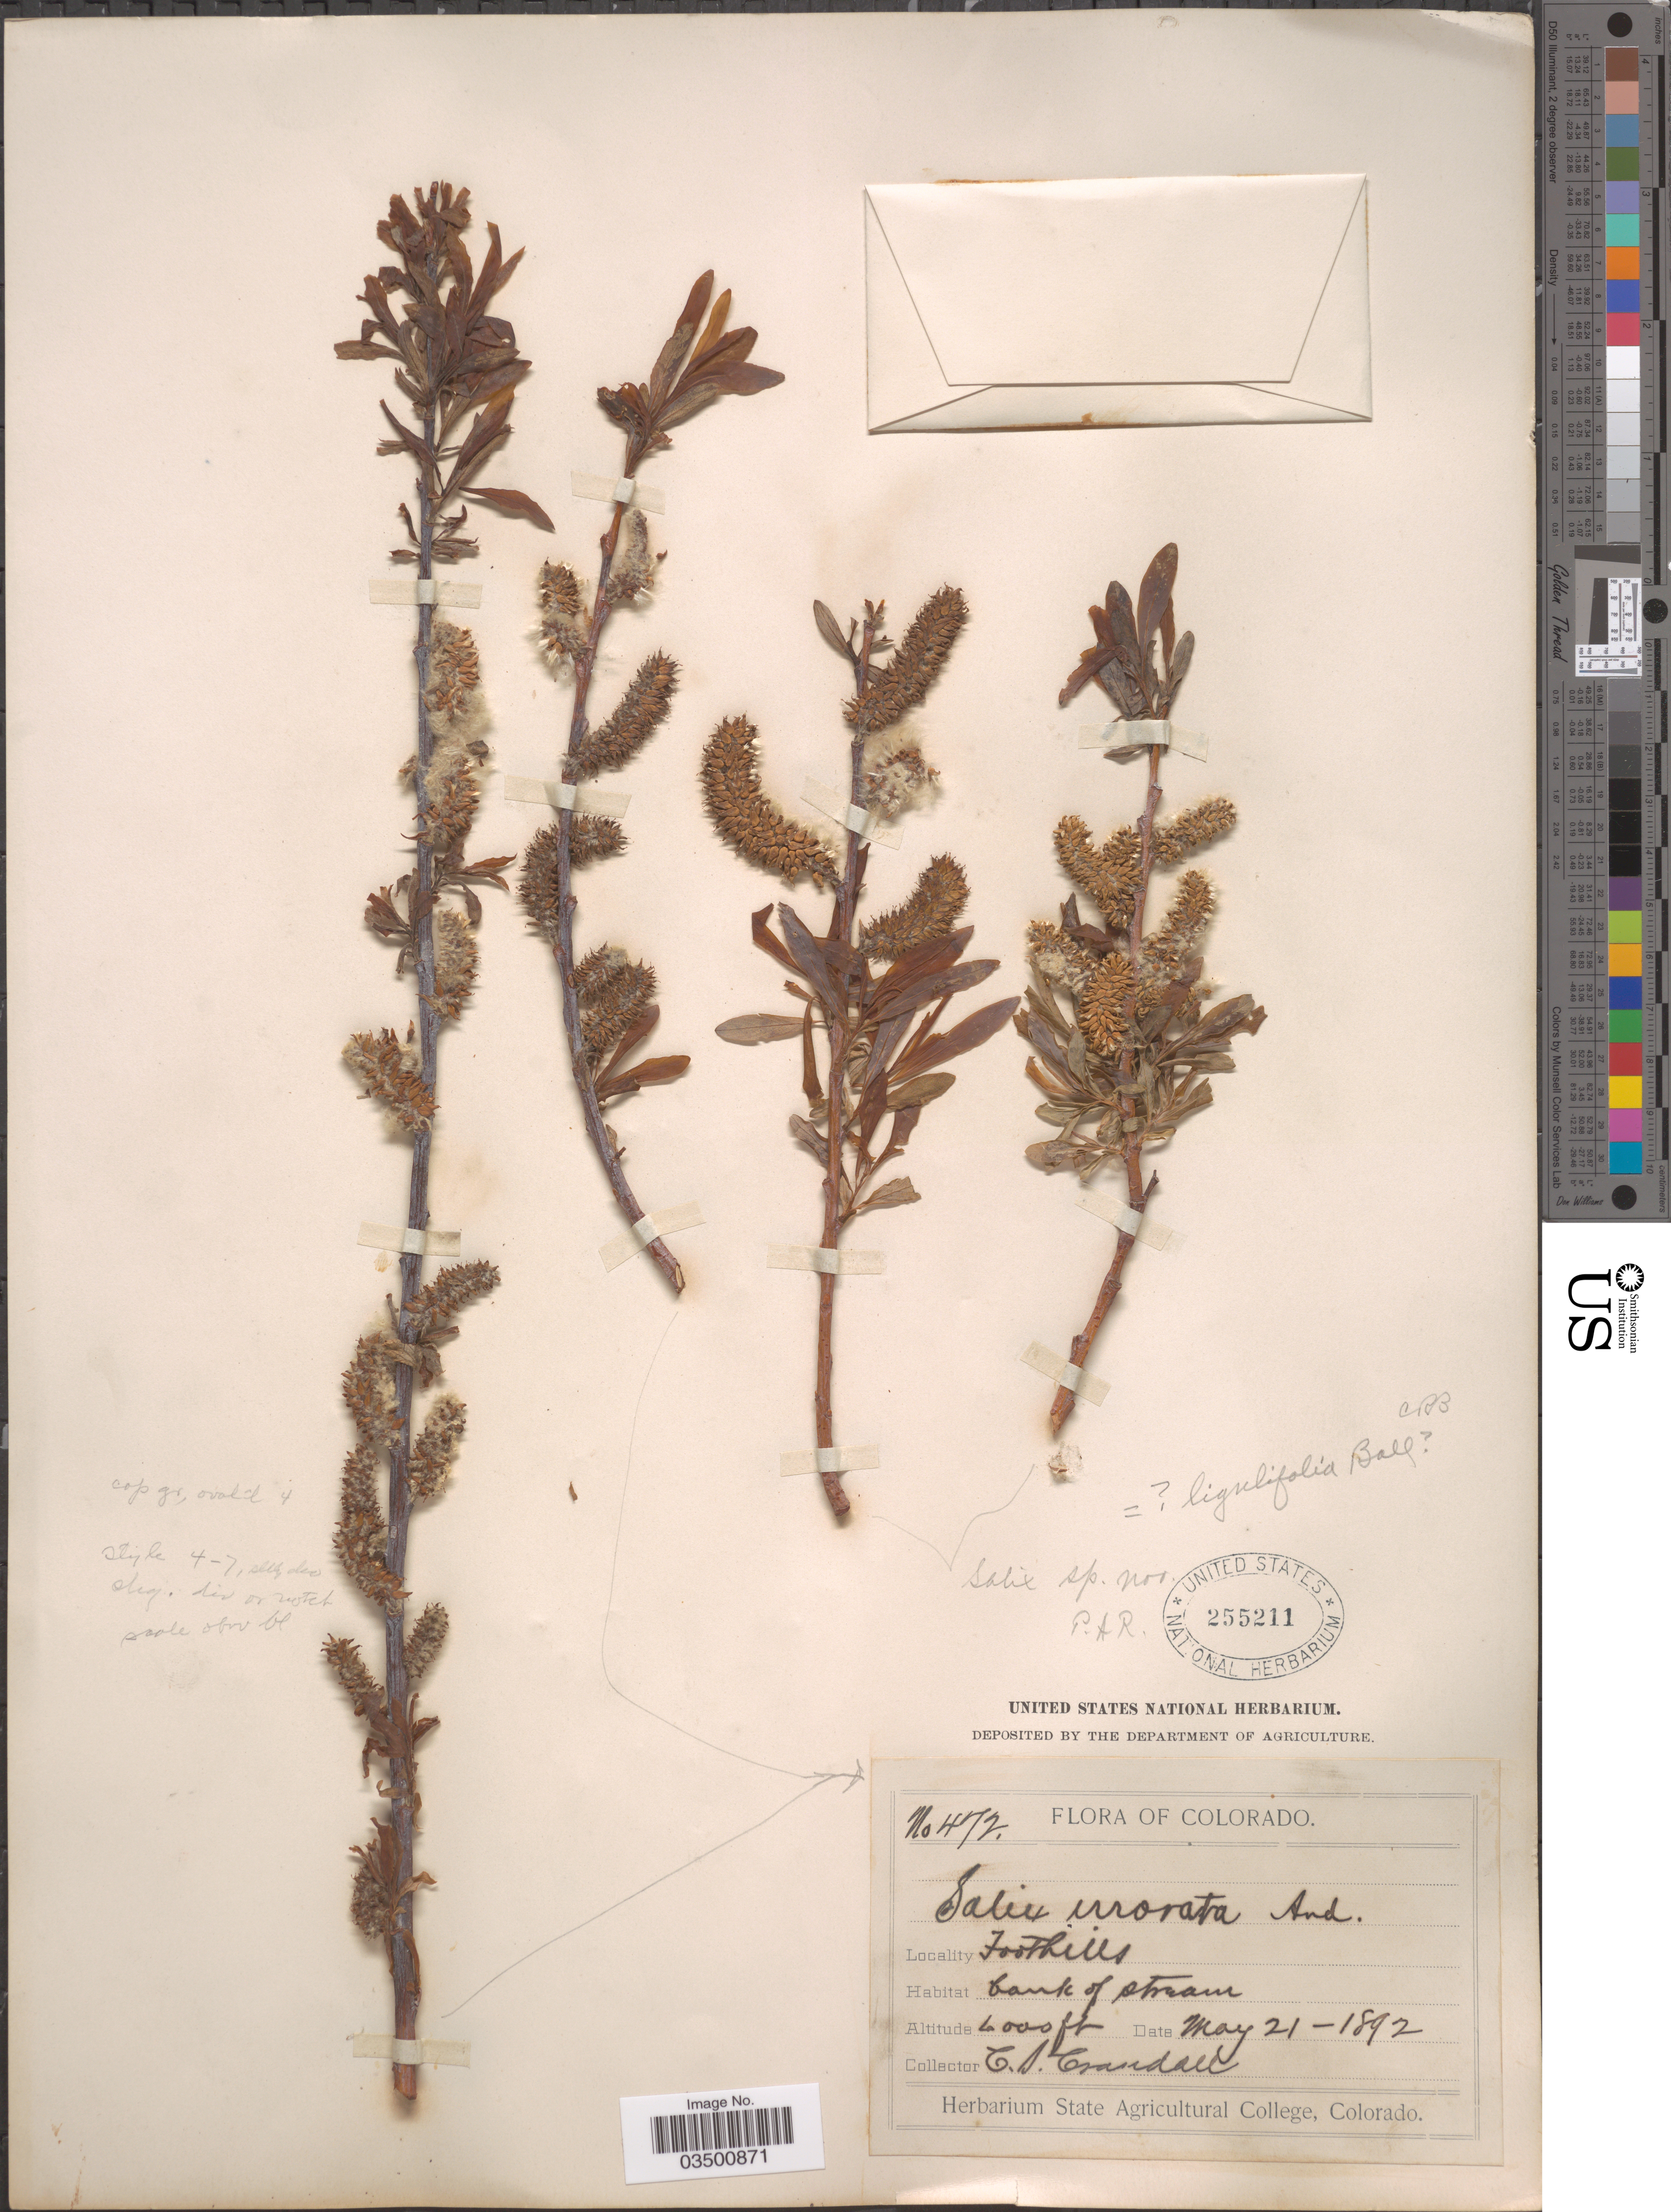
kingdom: Plantae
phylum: Tracheophyta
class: Magnoliopsida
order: Malpighiales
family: Salicaceae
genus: Salix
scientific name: Salix irrorata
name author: Andersson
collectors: C. Crandall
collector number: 472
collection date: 1892-05-21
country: United States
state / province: Colorado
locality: Foothills.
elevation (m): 1829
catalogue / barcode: US 255211